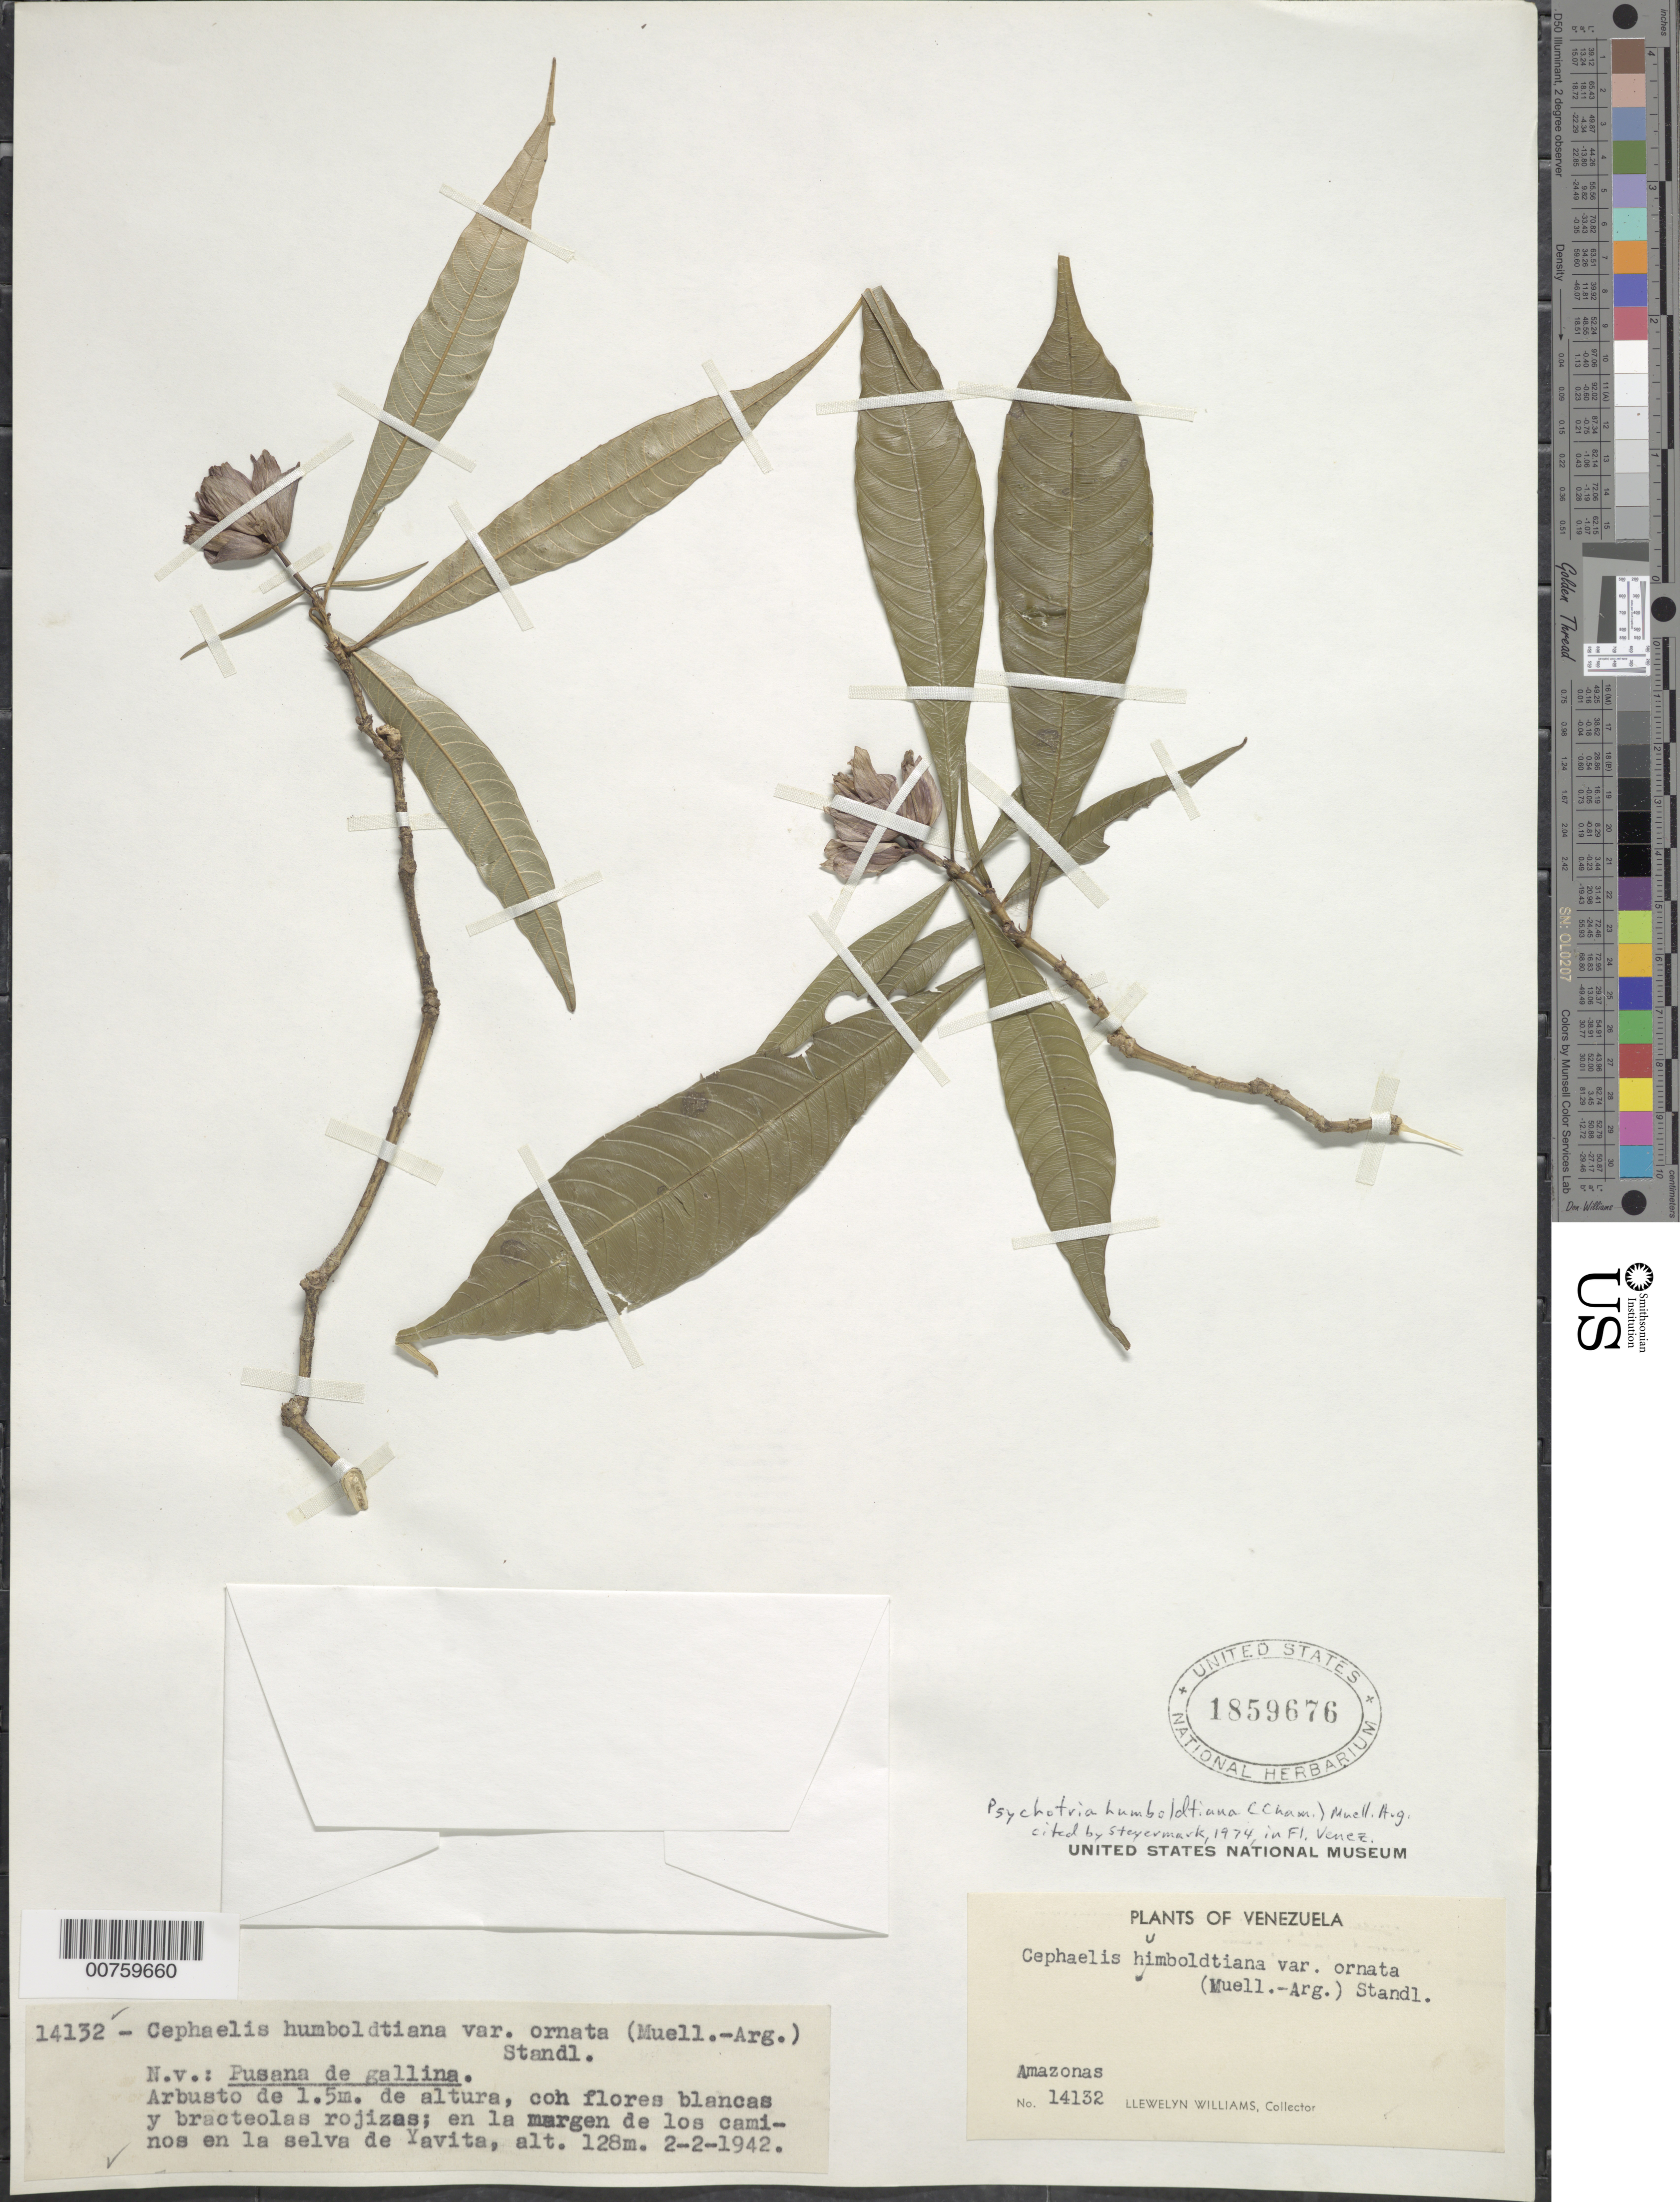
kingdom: Plantae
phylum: Tracheophyta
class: Magnoliopsida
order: Gentianales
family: Rubiaceae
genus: Psychotria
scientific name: Psychotria humboldtiana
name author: (Cham.) Müll. Arg.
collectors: Ll. Williams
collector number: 14132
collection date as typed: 2-Feb-42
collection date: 1942-02-02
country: Venezuela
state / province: Amazonas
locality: Yavita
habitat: Margen de los caminos en la selva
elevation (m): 128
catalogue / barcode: US 1859676